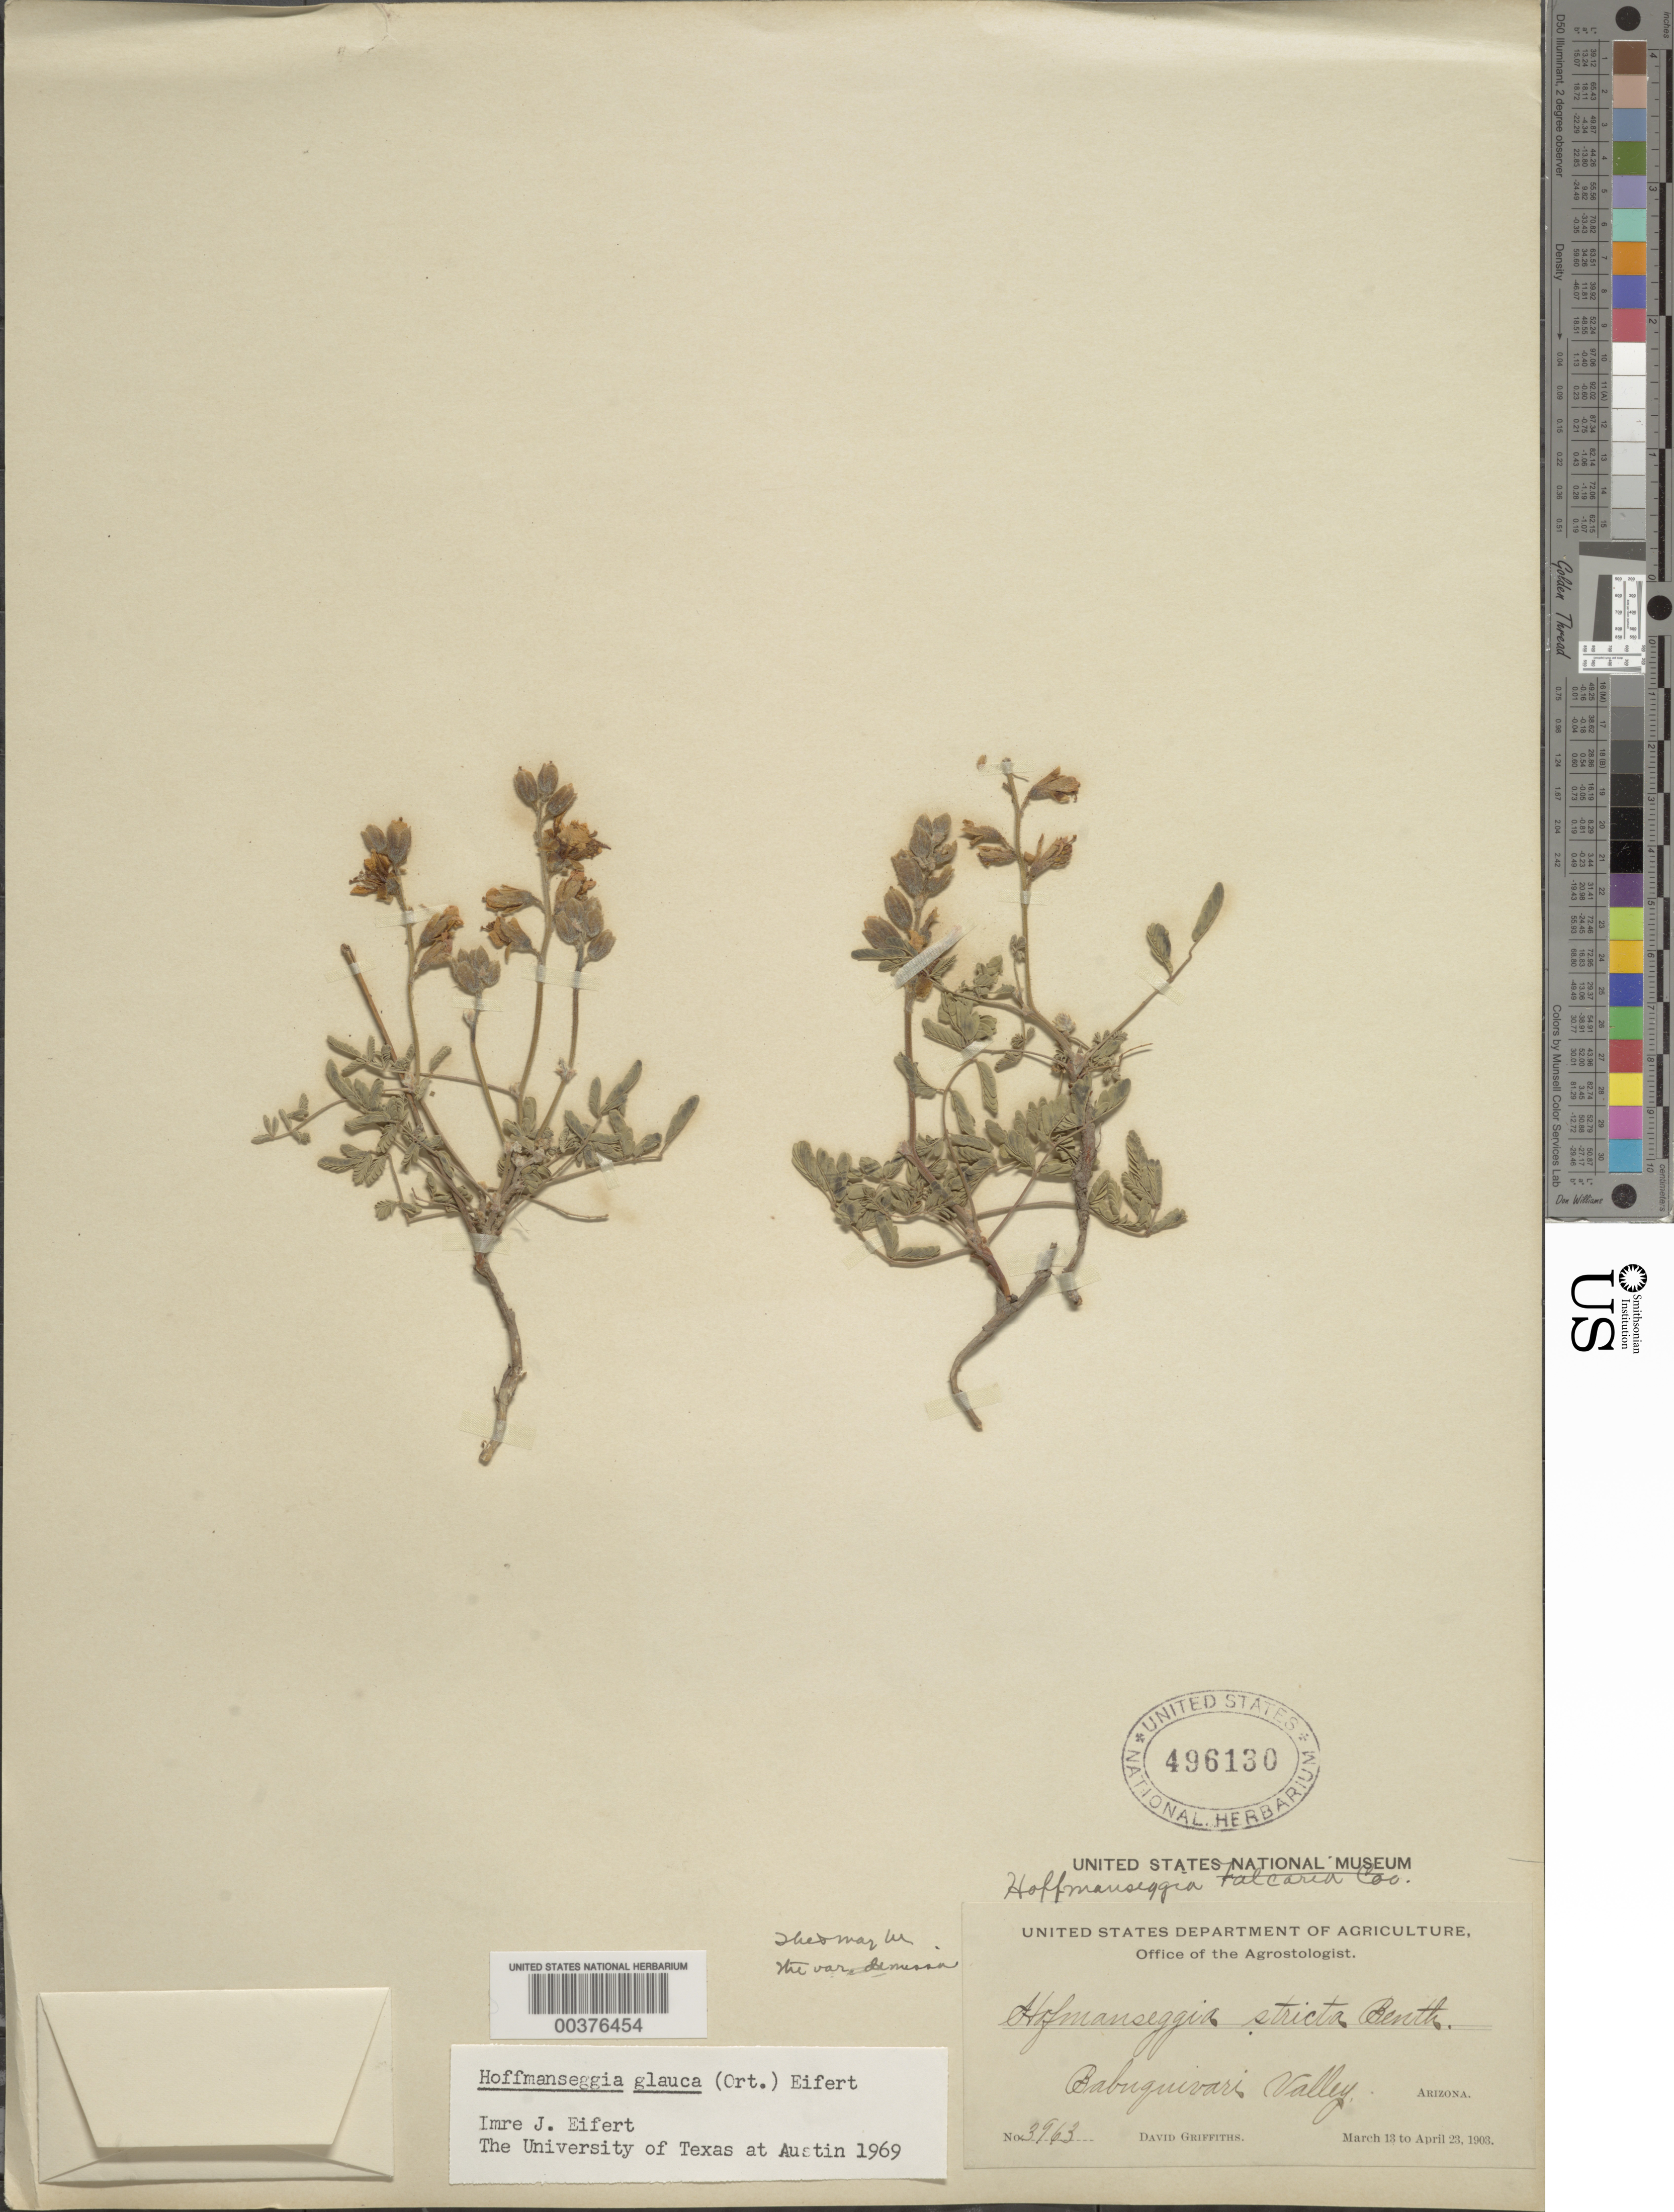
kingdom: Plantae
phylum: Tracheophyta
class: Magnoliopsida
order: Fabales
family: Fabaceae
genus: Hoffmannseggia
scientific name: Hoffmannseggia glauca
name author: (Ortega) Eifert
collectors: D. Griffiths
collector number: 3963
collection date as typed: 13 Mar 1903 to 23 Apr 1903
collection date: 1903-03-13/1903-04-23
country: United States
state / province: Arizona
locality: Babnquivari valley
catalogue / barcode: US 496130